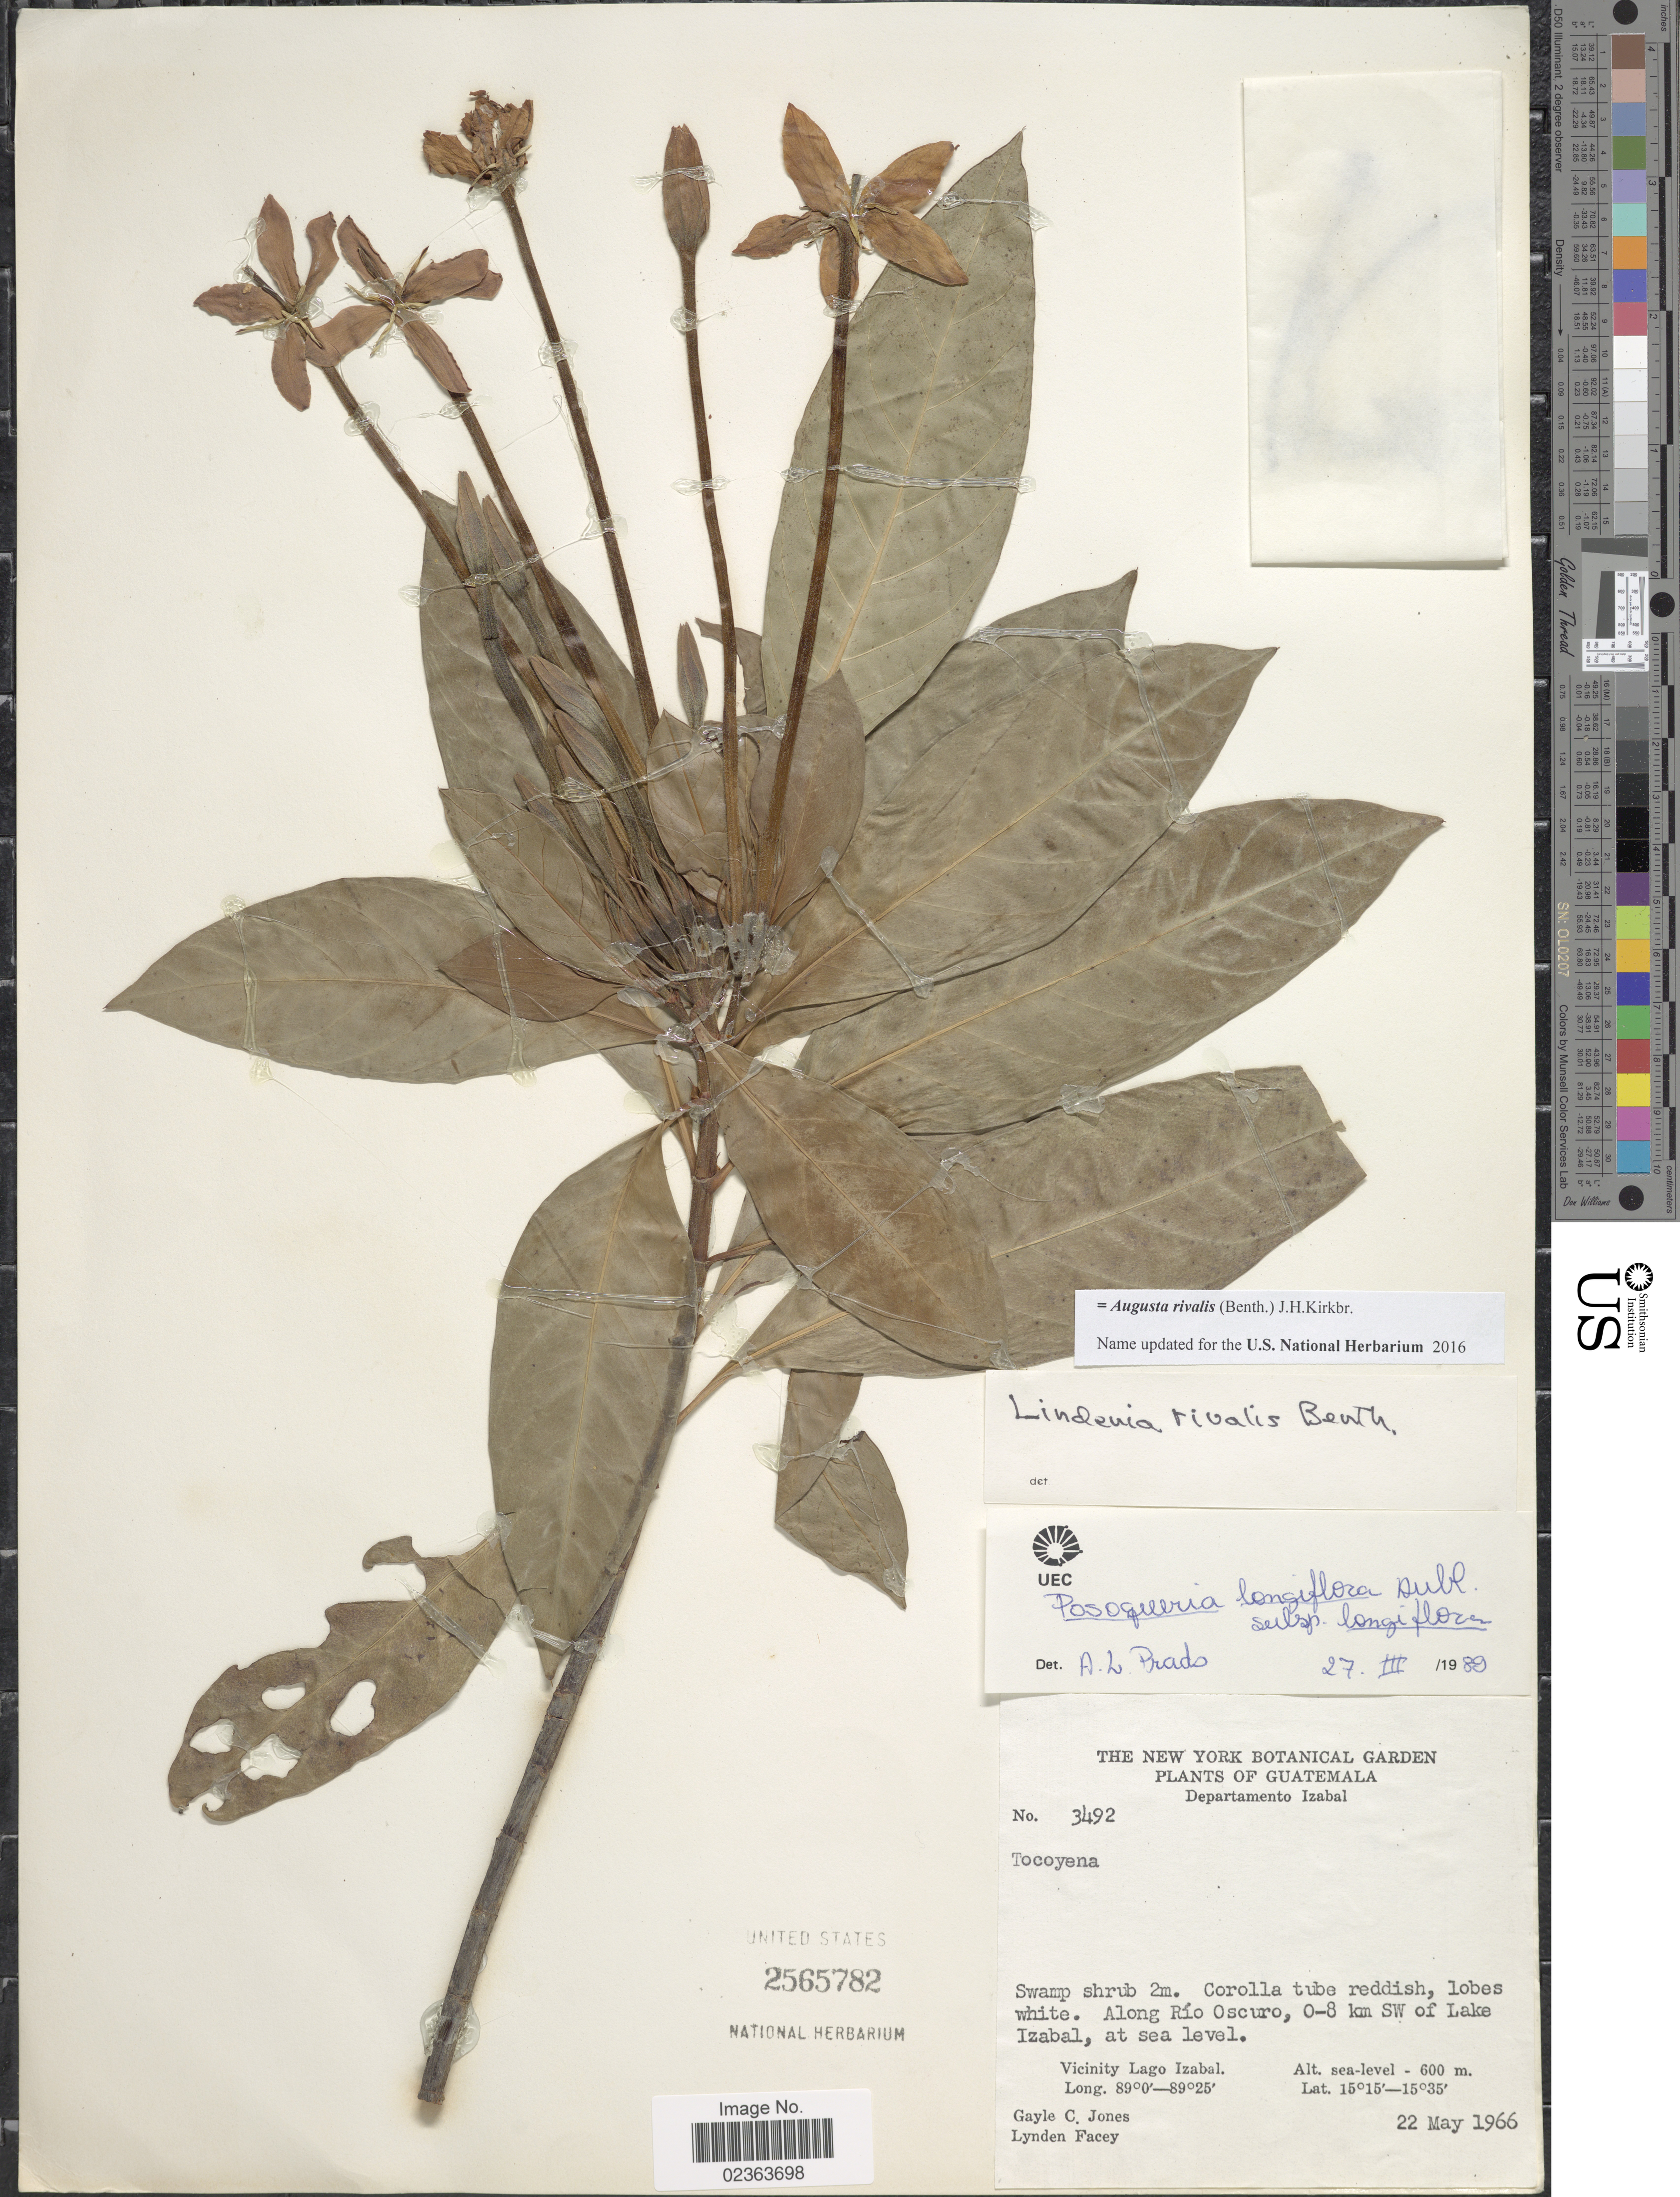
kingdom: Plantae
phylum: Tracheophyta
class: Magnoliopsida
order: Gentianales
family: Rubiaceae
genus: Augusta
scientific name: Augusta rivalis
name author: (Benth.) J.H. Kirkbr.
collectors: G. C. Jones & L. Facey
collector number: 3492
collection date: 1966-05-22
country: Guatemala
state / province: Izabal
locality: Departamento Izabal, Along Río Oscuro, 0-8 km SW of Lake Izabal, at sea level, Vicinity Lago Izabal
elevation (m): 0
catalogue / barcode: US 2565782